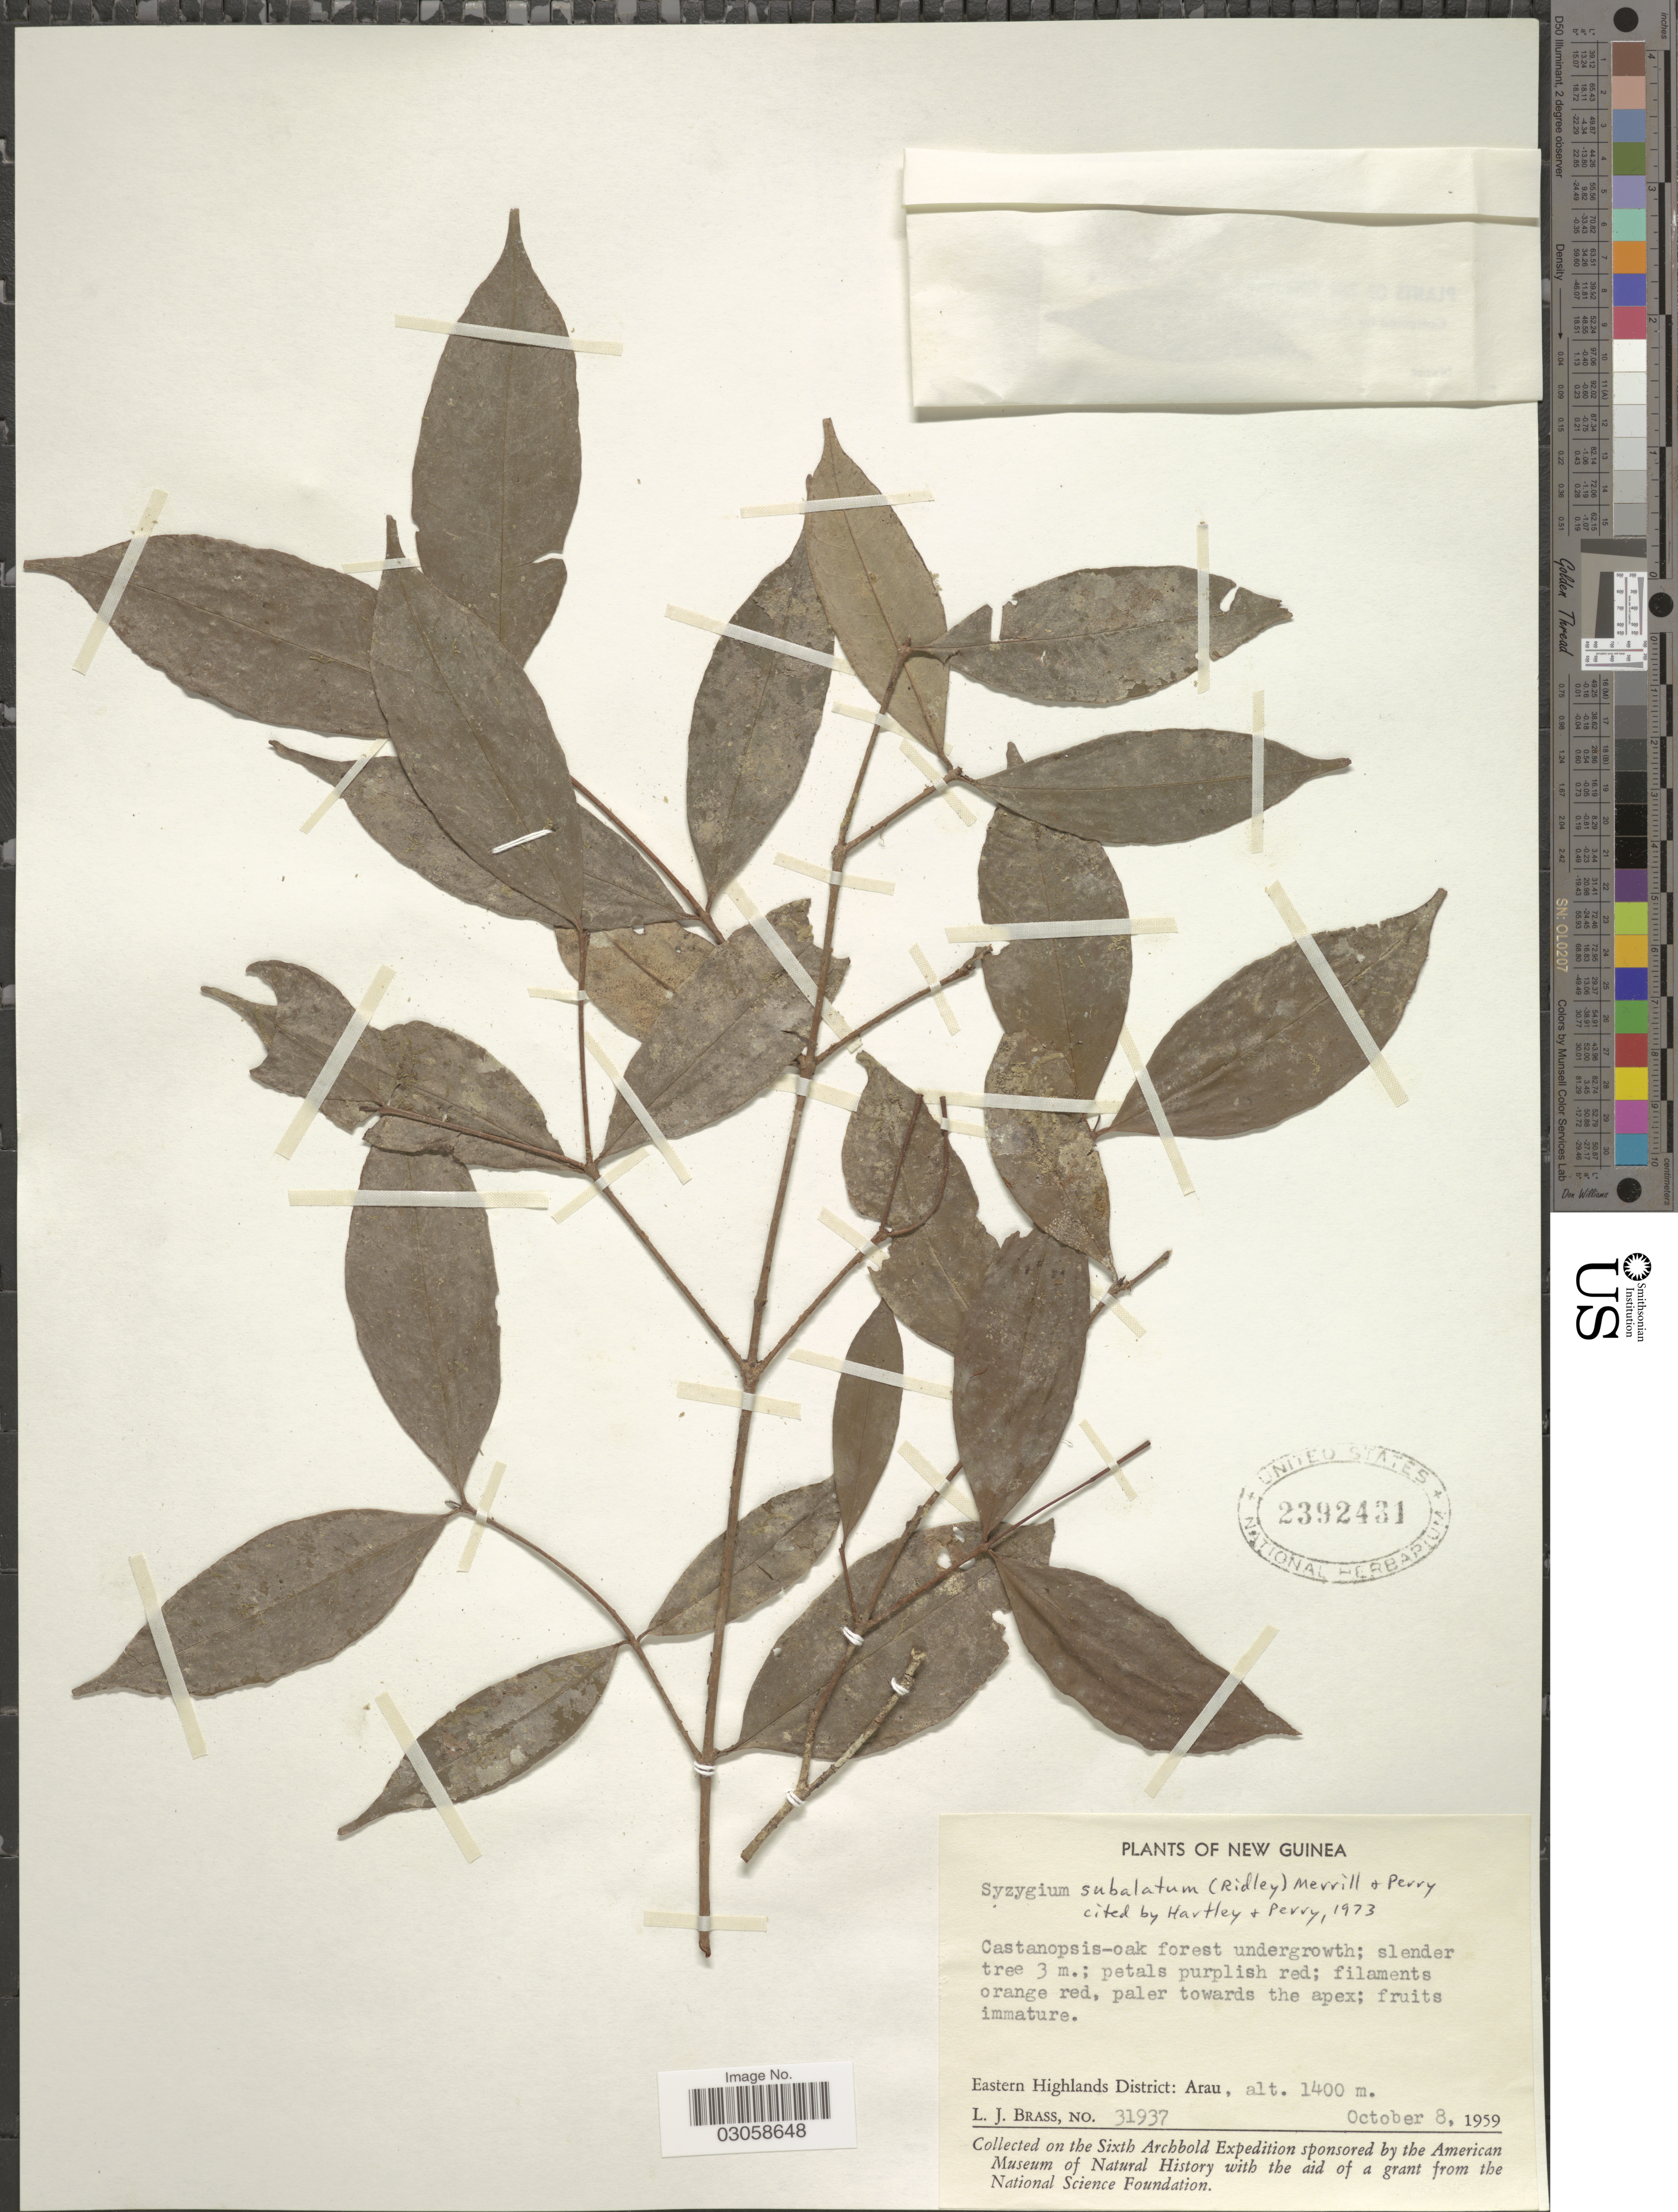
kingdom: Plantae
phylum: Tracheophyta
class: Magnoliopsida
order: Myrtales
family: Myrtaceae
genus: Syzygium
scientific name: Syzygium subalatum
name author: (Ridl.) Merr. & L.M. Perry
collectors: L. J. Brass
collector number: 31937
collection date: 1959-10-08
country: Papua New Guinea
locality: New Guinea. Eastern Highlands District: Arau.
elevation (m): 1400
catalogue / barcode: US 2392431